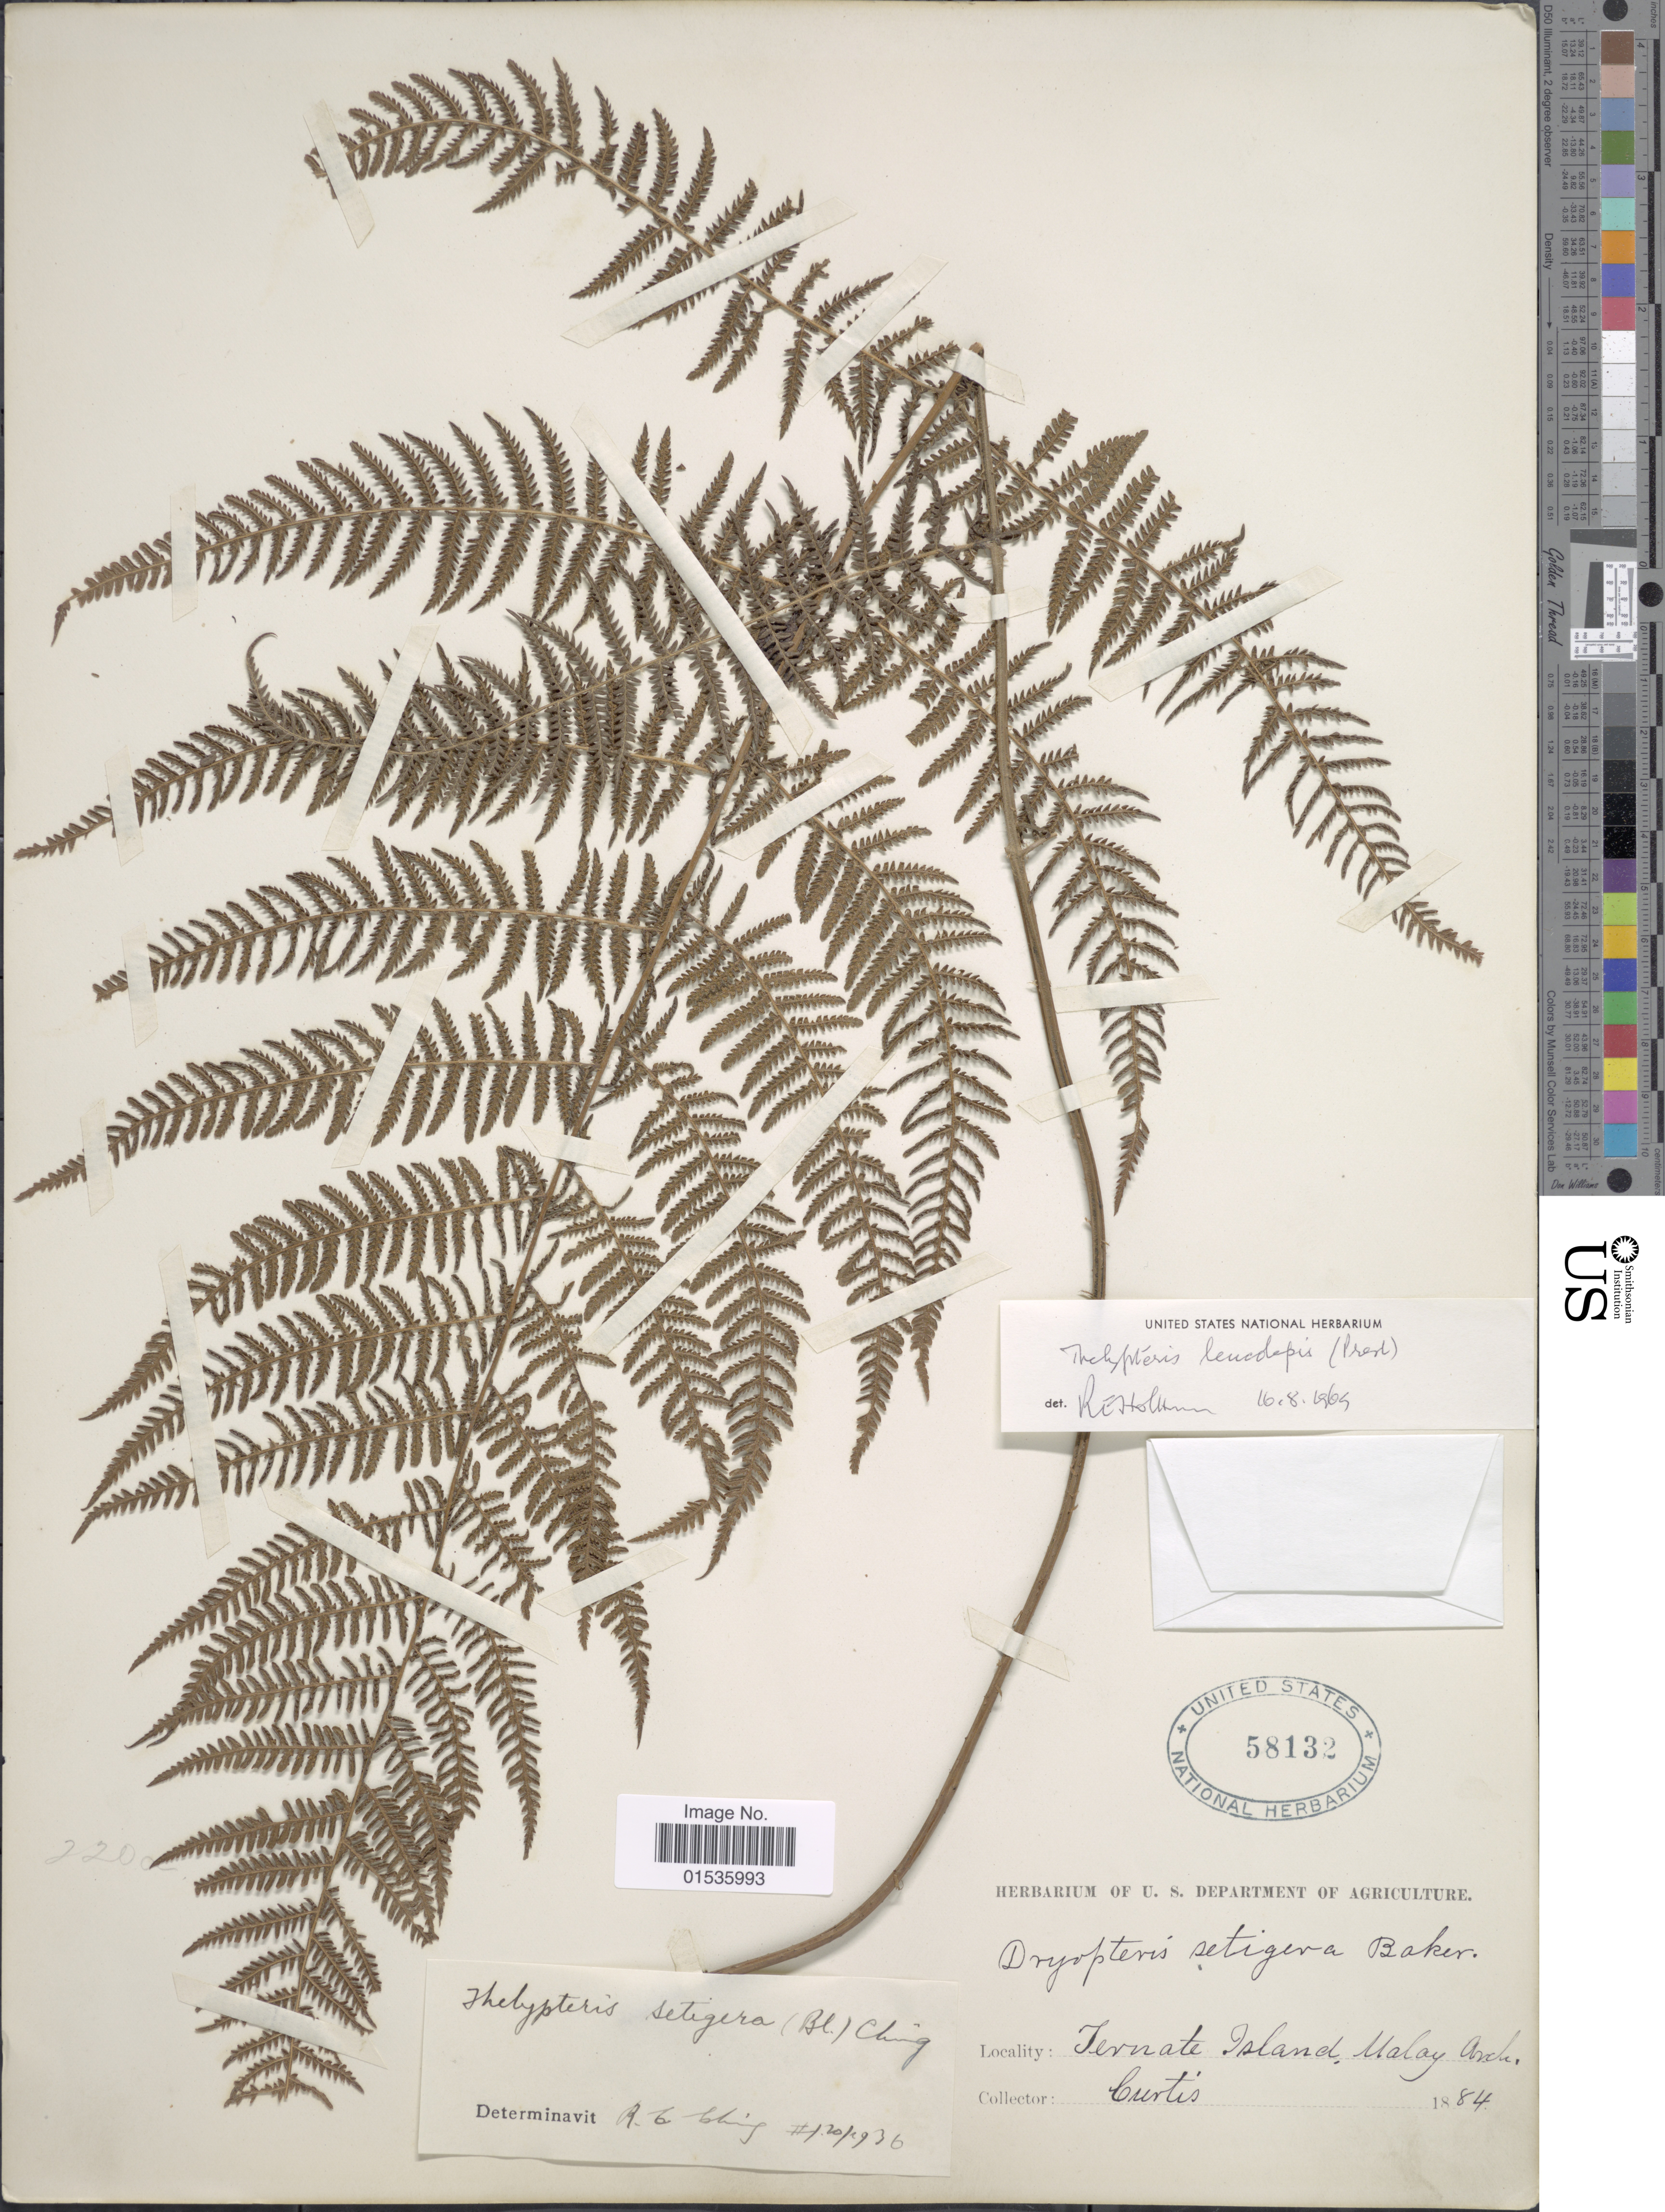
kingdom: Plantae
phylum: Tracheophyta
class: Polypodiopsida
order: Polypodiales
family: Thelypteridaceae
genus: Macrothelypteris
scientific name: Macrothelypteris polypodioides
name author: (Hook.) Holttum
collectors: -. Curtis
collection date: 1884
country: Malaysia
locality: Ternate Island, Malay Arch.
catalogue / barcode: US 58132